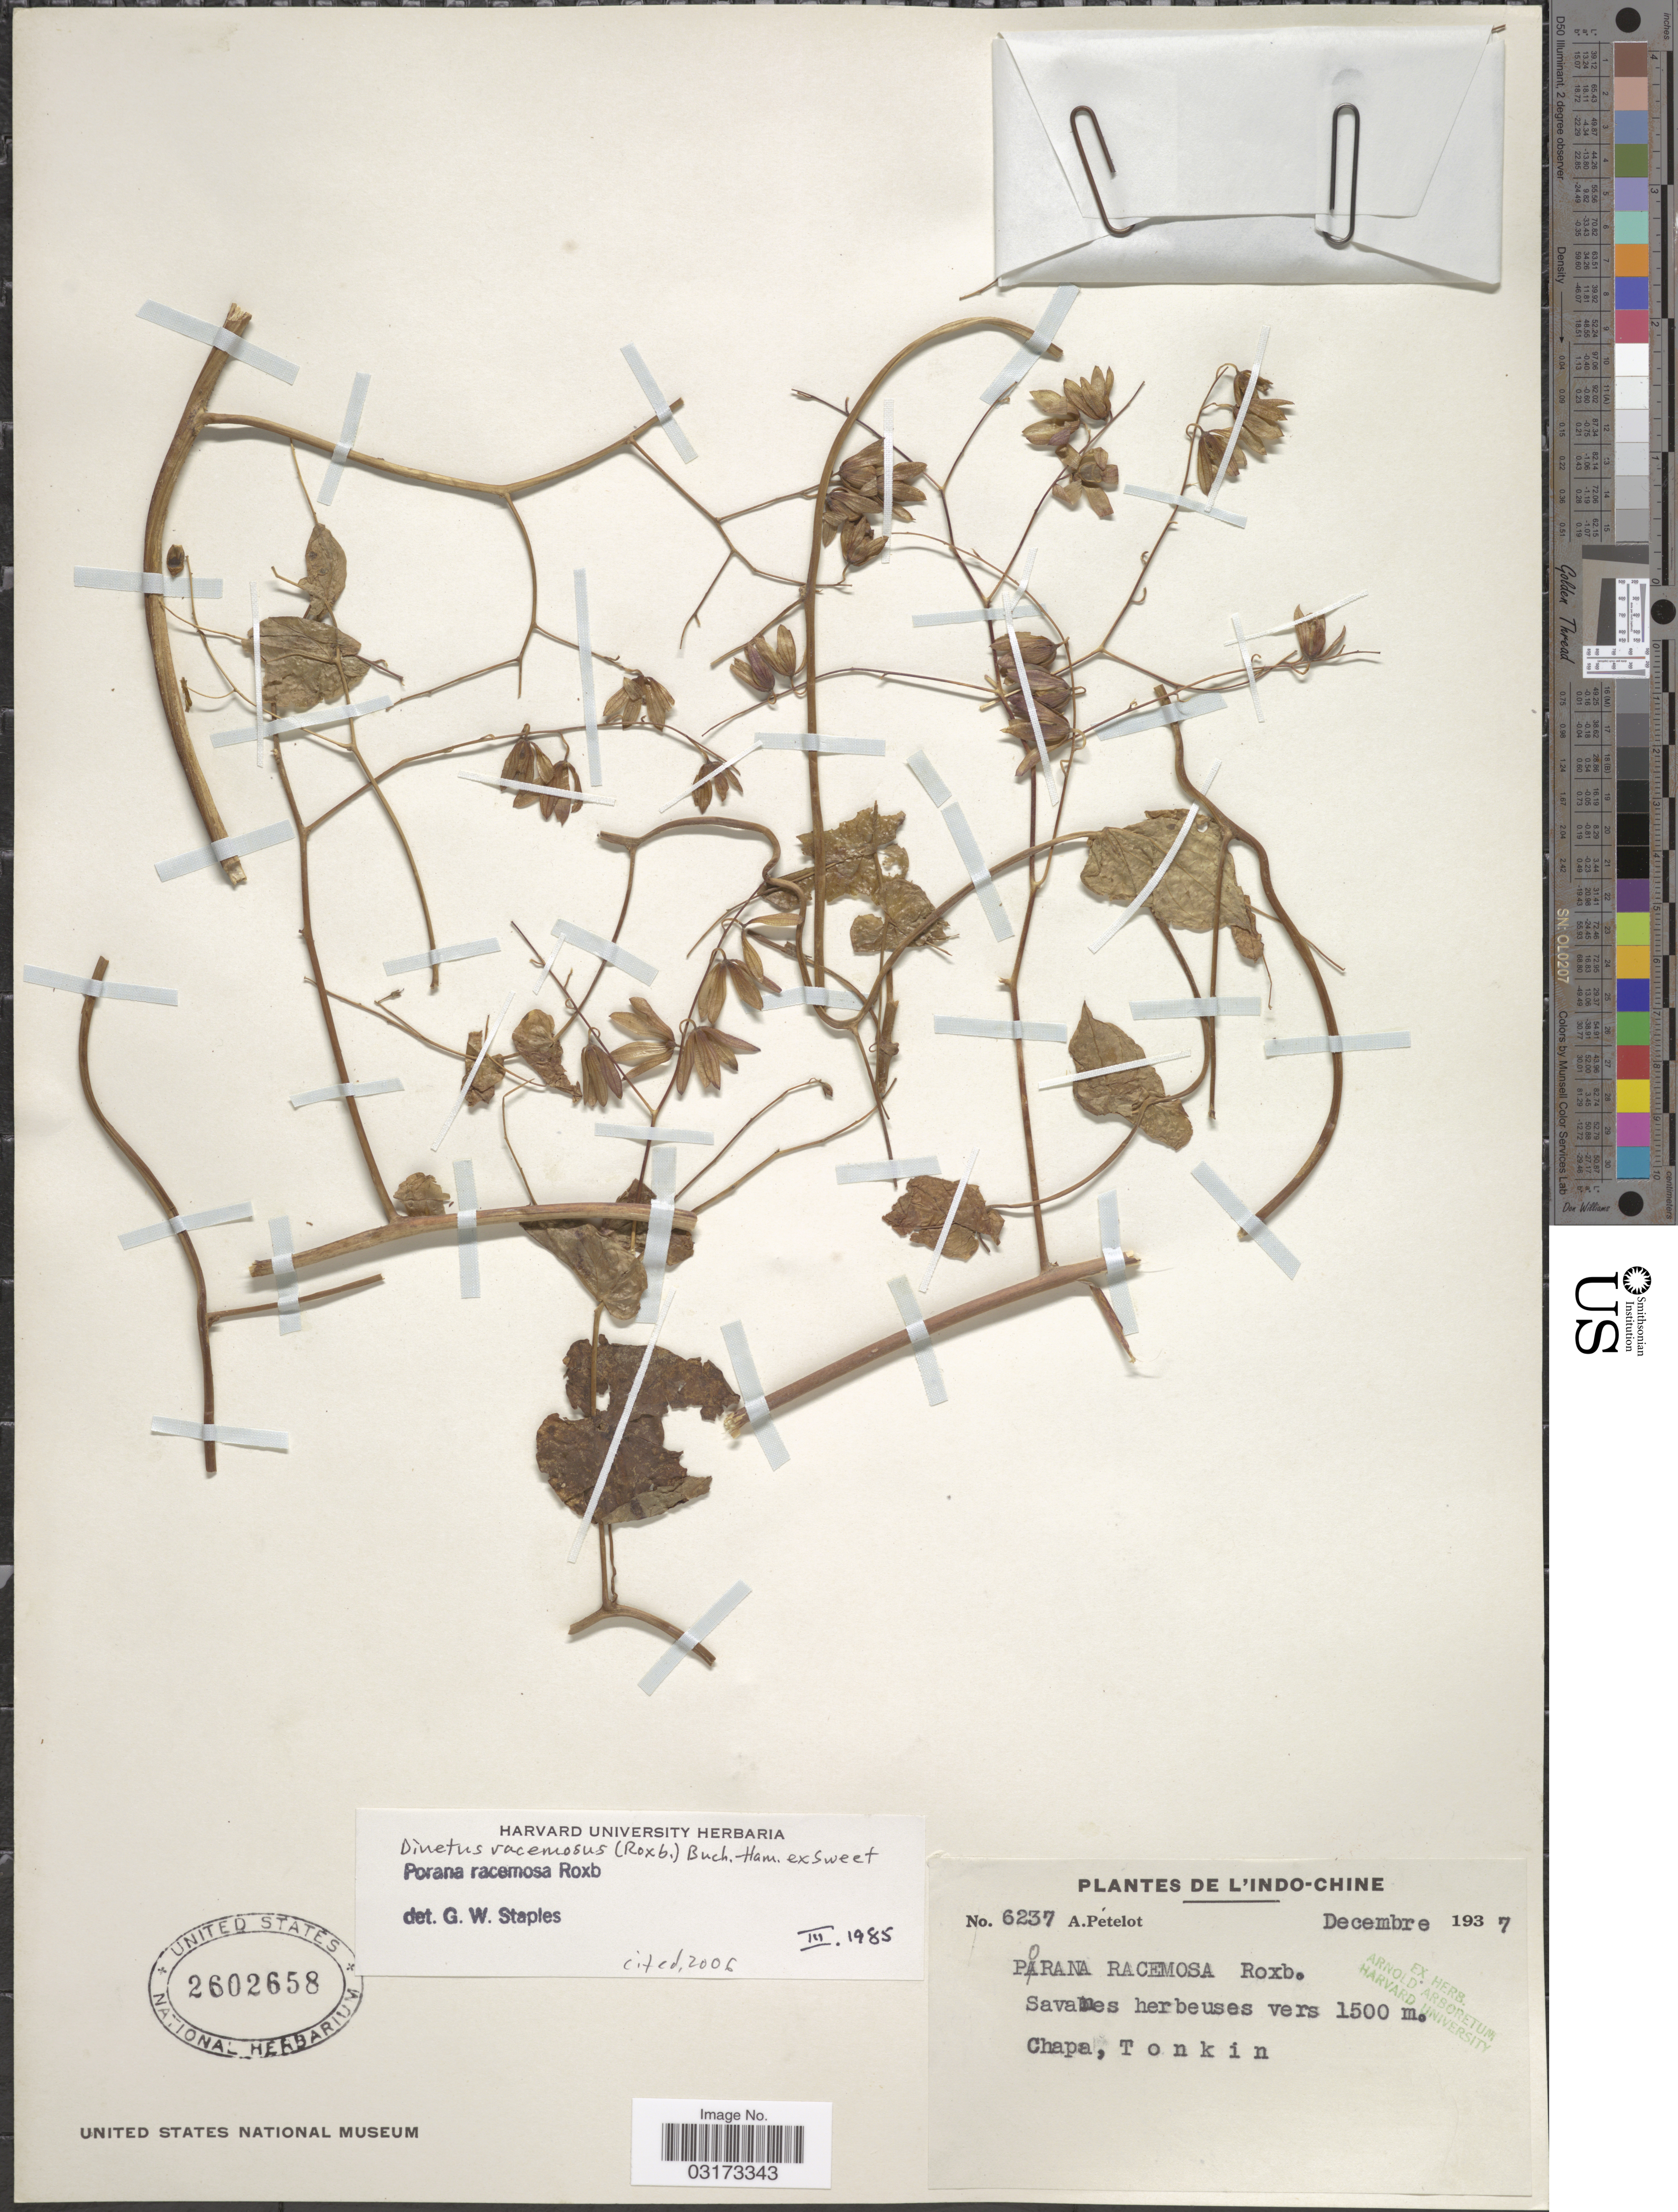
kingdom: Plantae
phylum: Tracheophyta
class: Magnoliopsida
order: Solanales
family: Convolvulaceae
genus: Dinetus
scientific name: Dinetus racemosus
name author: (Roxb.) Sweet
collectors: P. A. Pételot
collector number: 6237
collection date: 1937-12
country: Vietnam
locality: Indo-Chine. Chapa.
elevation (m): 1500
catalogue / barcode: US 2602658